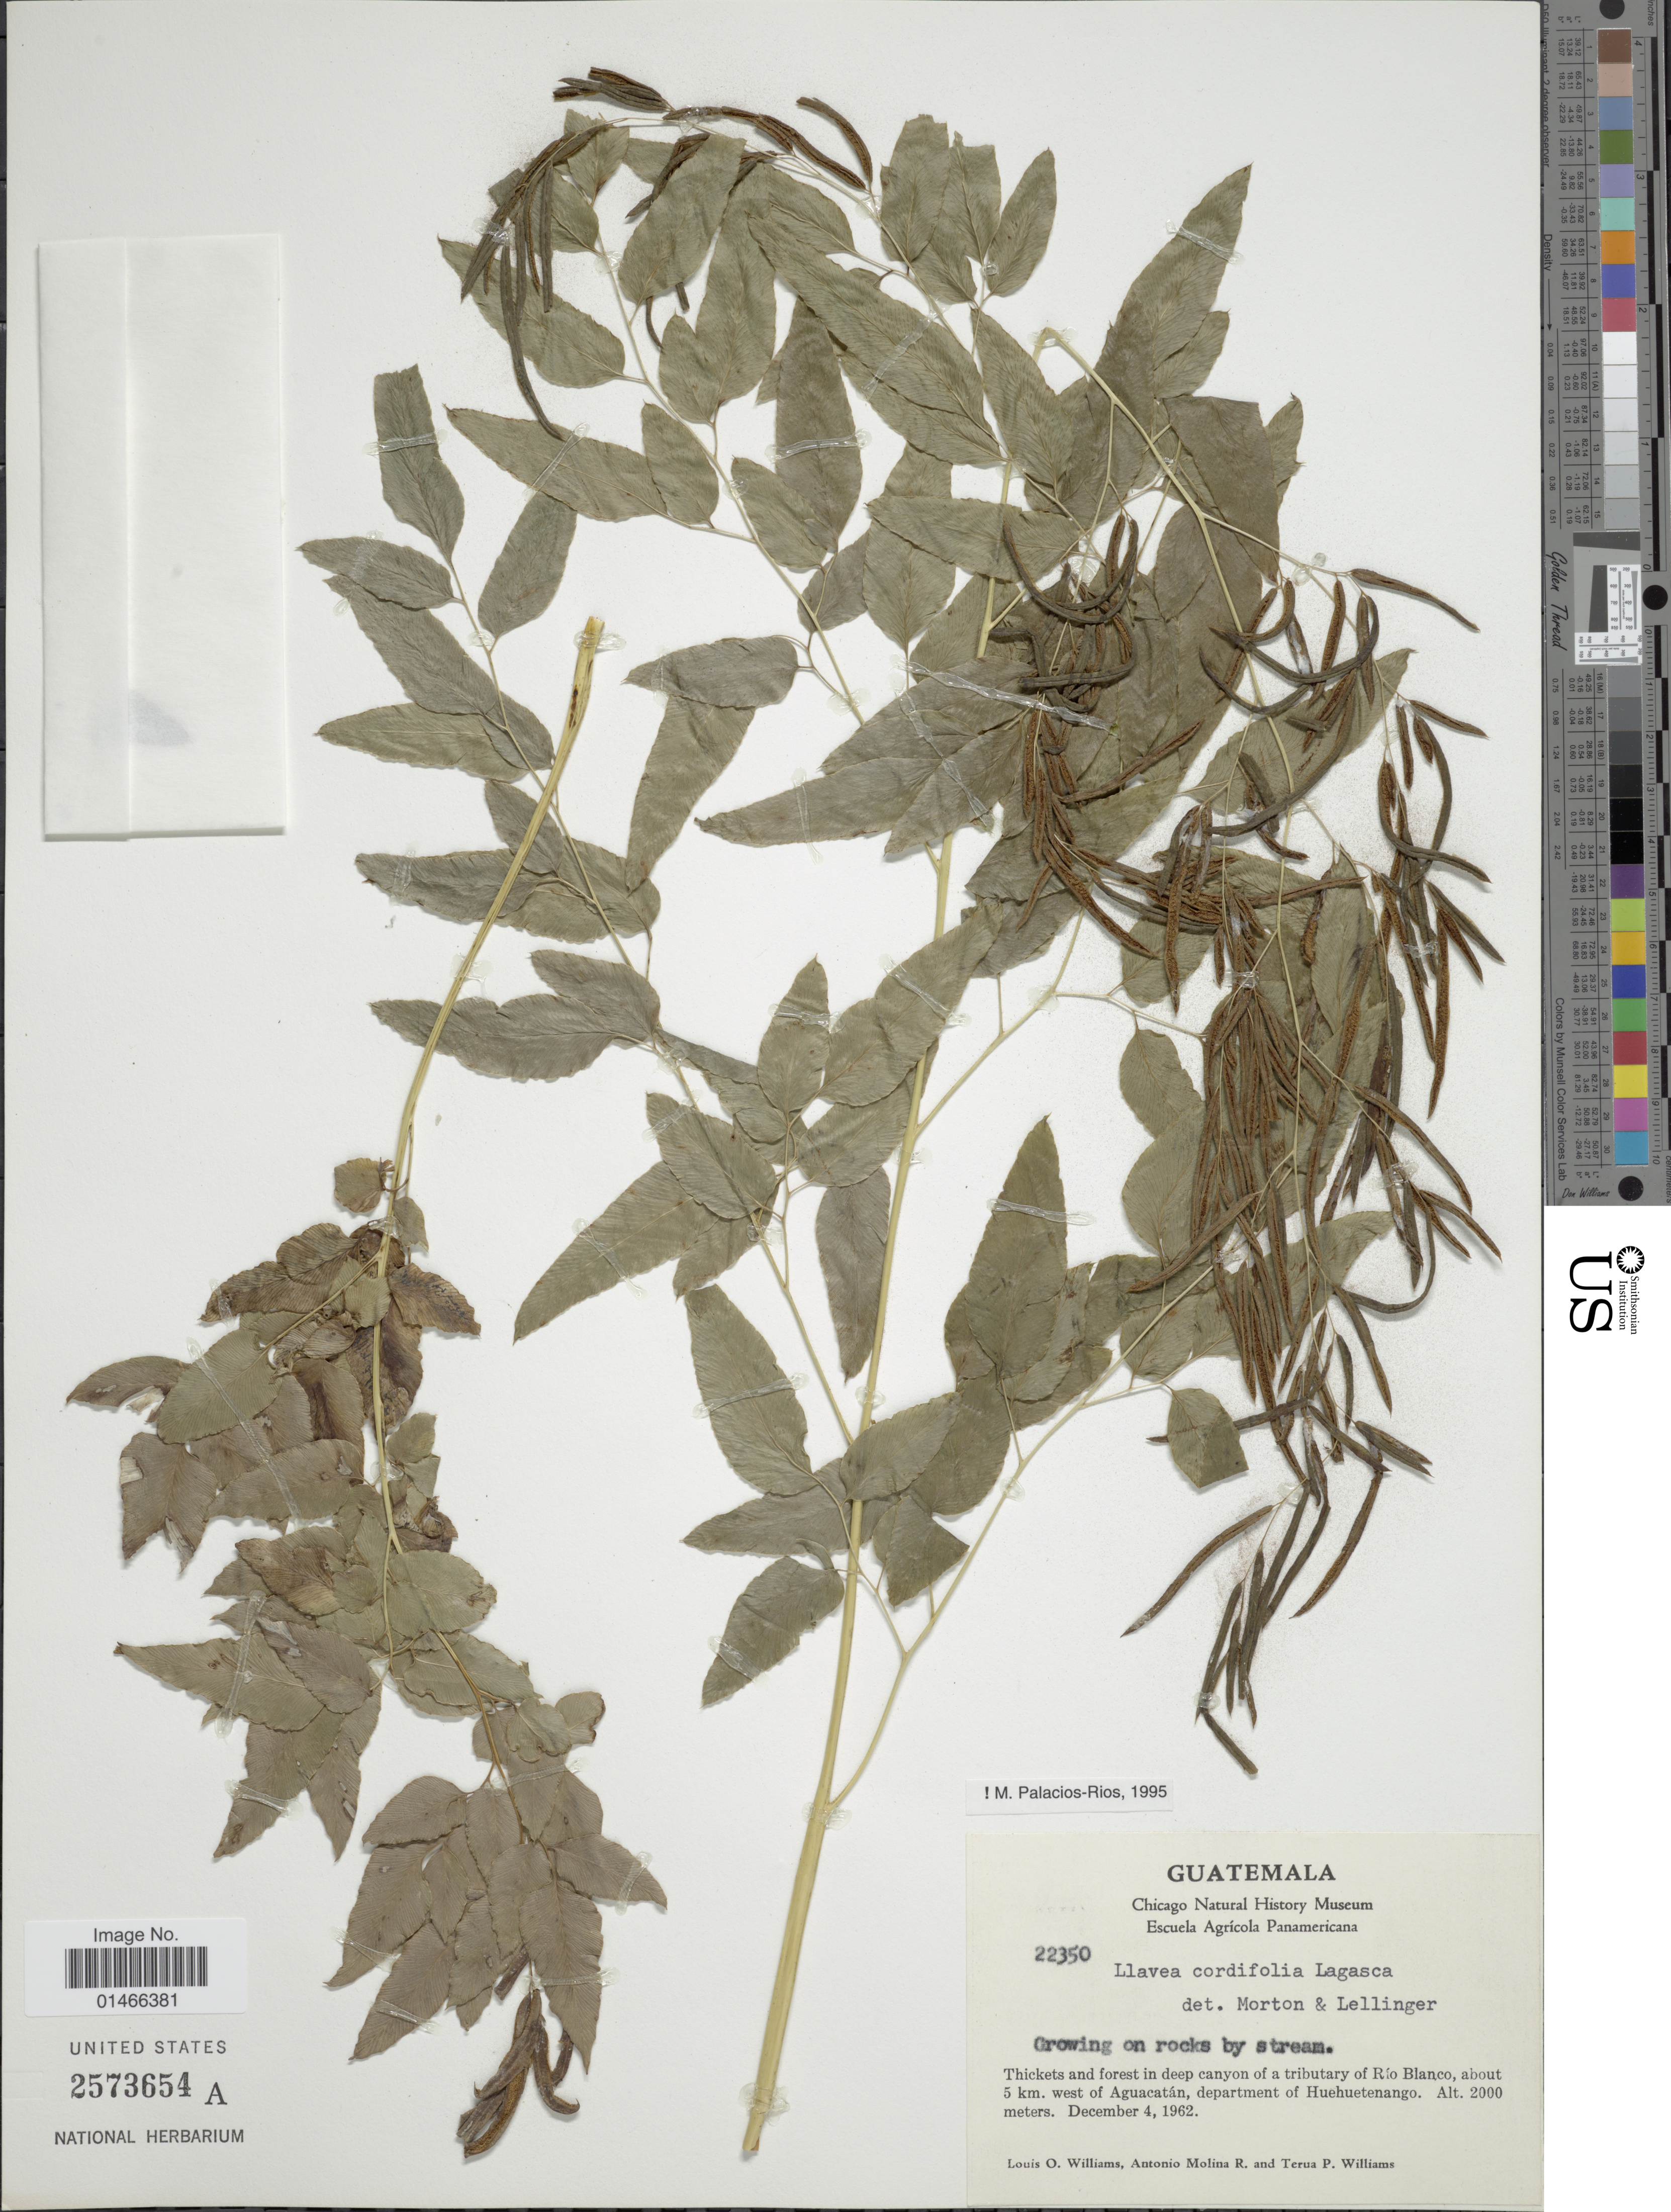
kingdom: Plantae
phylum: Tracheophyta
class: Polypodiopsida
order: Polypodiales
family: Pteridaceae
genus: Llavea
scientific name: Llavea cordifolia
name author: Lag.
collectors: L. O. Williams, A. Molina R. & T. P. Williams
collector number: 22350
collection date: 1962-12-04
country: Guatemala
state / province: Huehuetenango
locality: Tributary of Rio Blanco, about 5 km. west of Aguacatan.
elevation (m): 2000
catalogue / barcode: US 2573654A